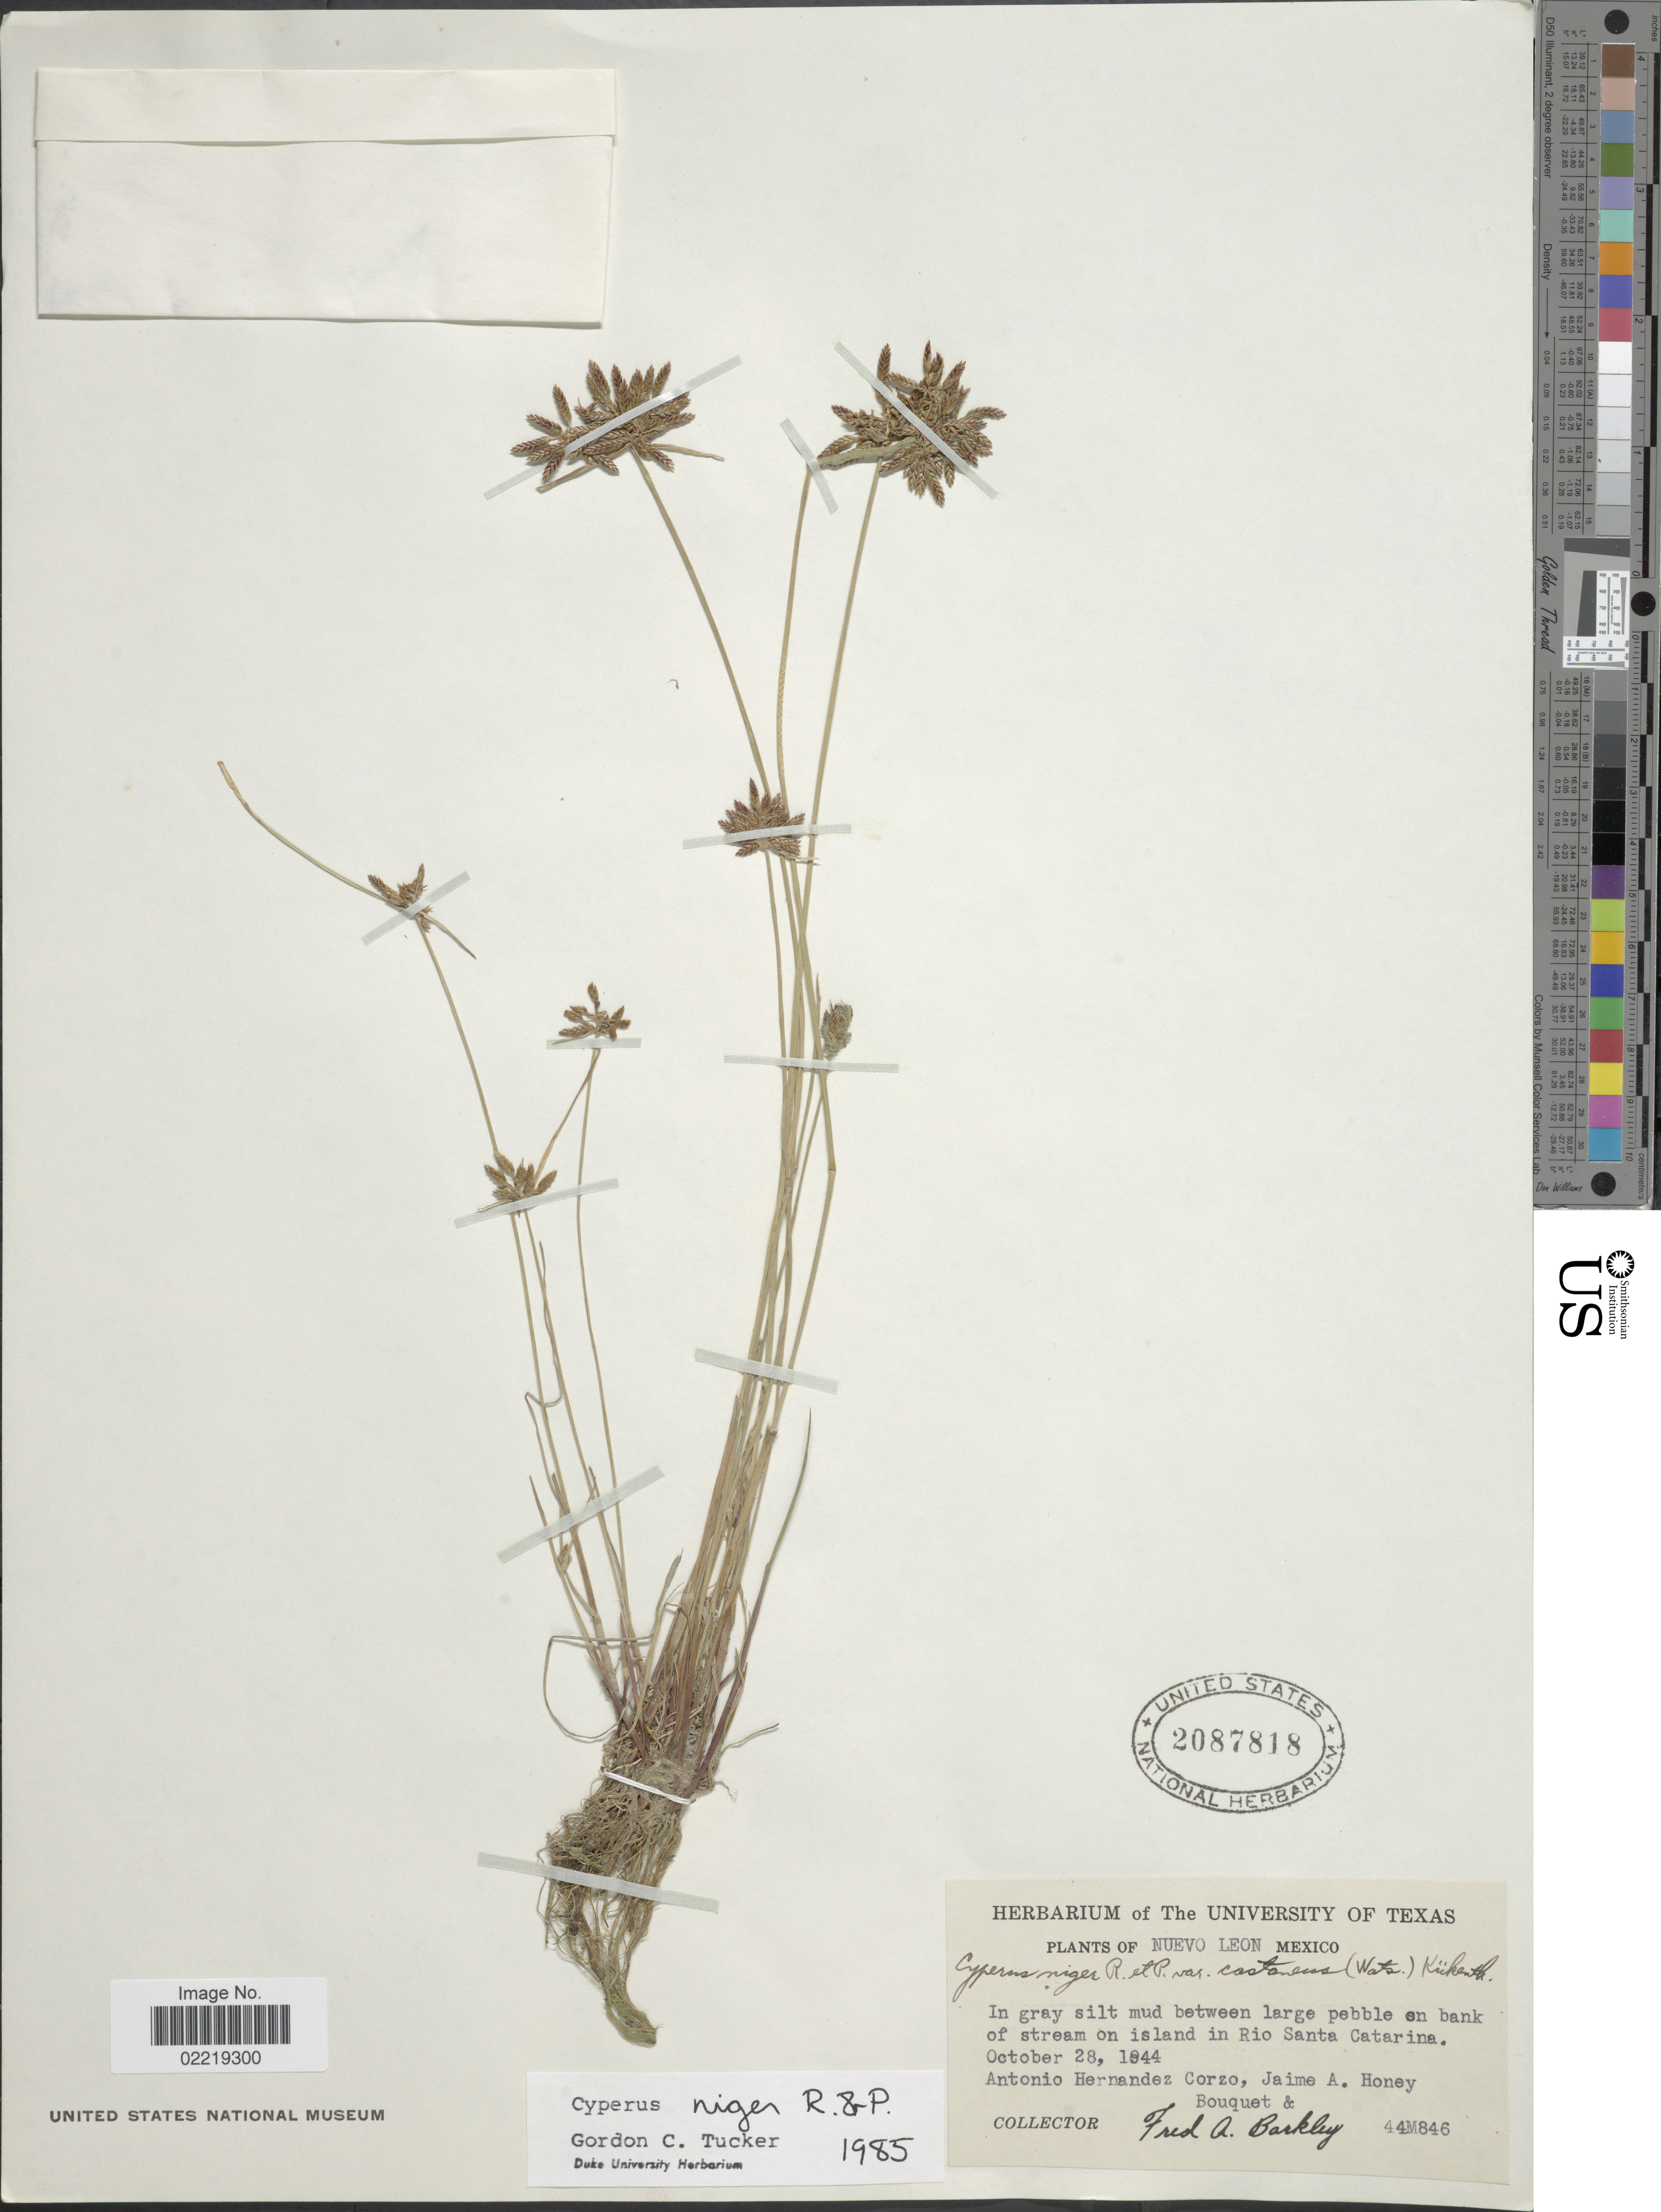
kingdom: Plantae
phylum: Tracheophyta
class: Liliopsida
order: Poales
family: Cyperaceae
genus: Cyperus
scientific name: Cyperus niger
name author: Ruiz & Pav.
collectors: A. Hernandez C., Honey Bouquet, J. A. & F. A. Barkley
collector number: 44M846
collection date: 1944-10-28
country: Mexico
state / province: Nuevo León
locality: Nuevo Leon, Mexico, on bank of stream on island in Rio Santa Catarina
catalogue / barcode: US 2087818